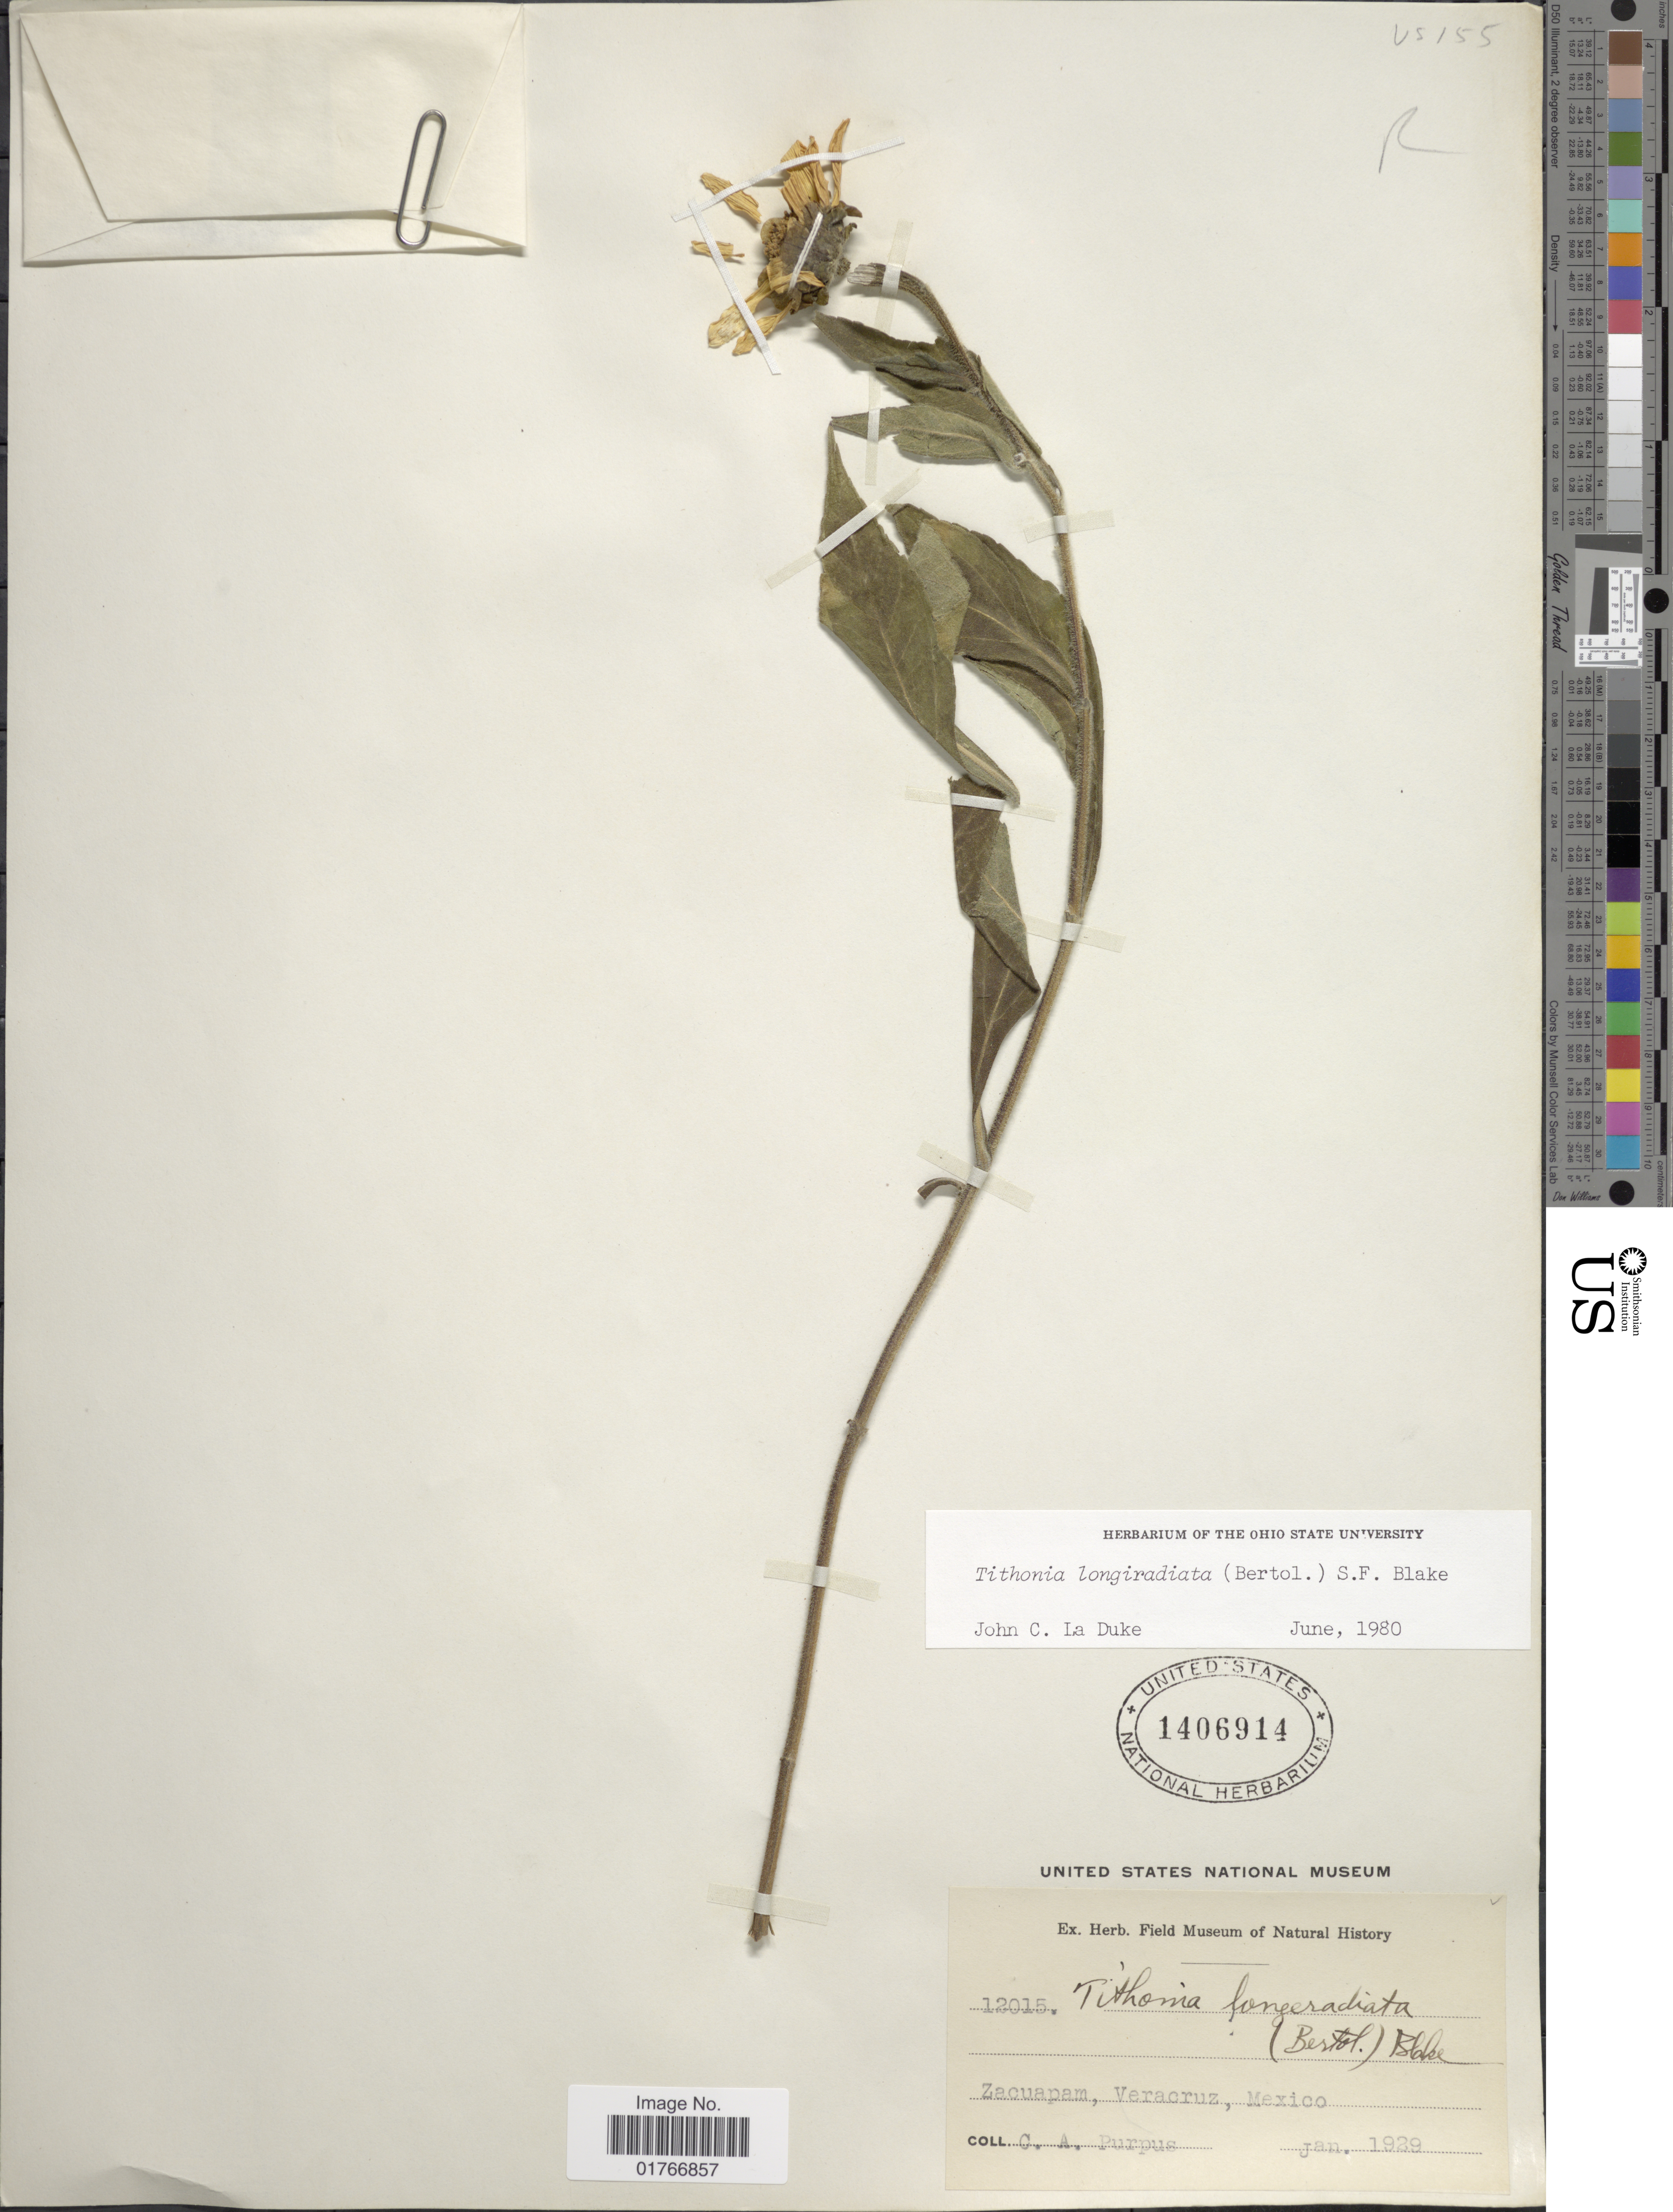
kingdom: Plantae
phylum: Tracheophyta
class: Magnoliopsida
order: Asterales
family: Asteraceae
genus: Tithonia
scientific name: Tithonia longiradiata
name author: (Bertol.) S.F. Blake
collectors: C. A. Purpus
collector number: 12015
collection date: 1929-01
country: Mexico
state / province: Veracruz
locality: Zacuapam, Veracruz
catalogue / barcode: US 1406914